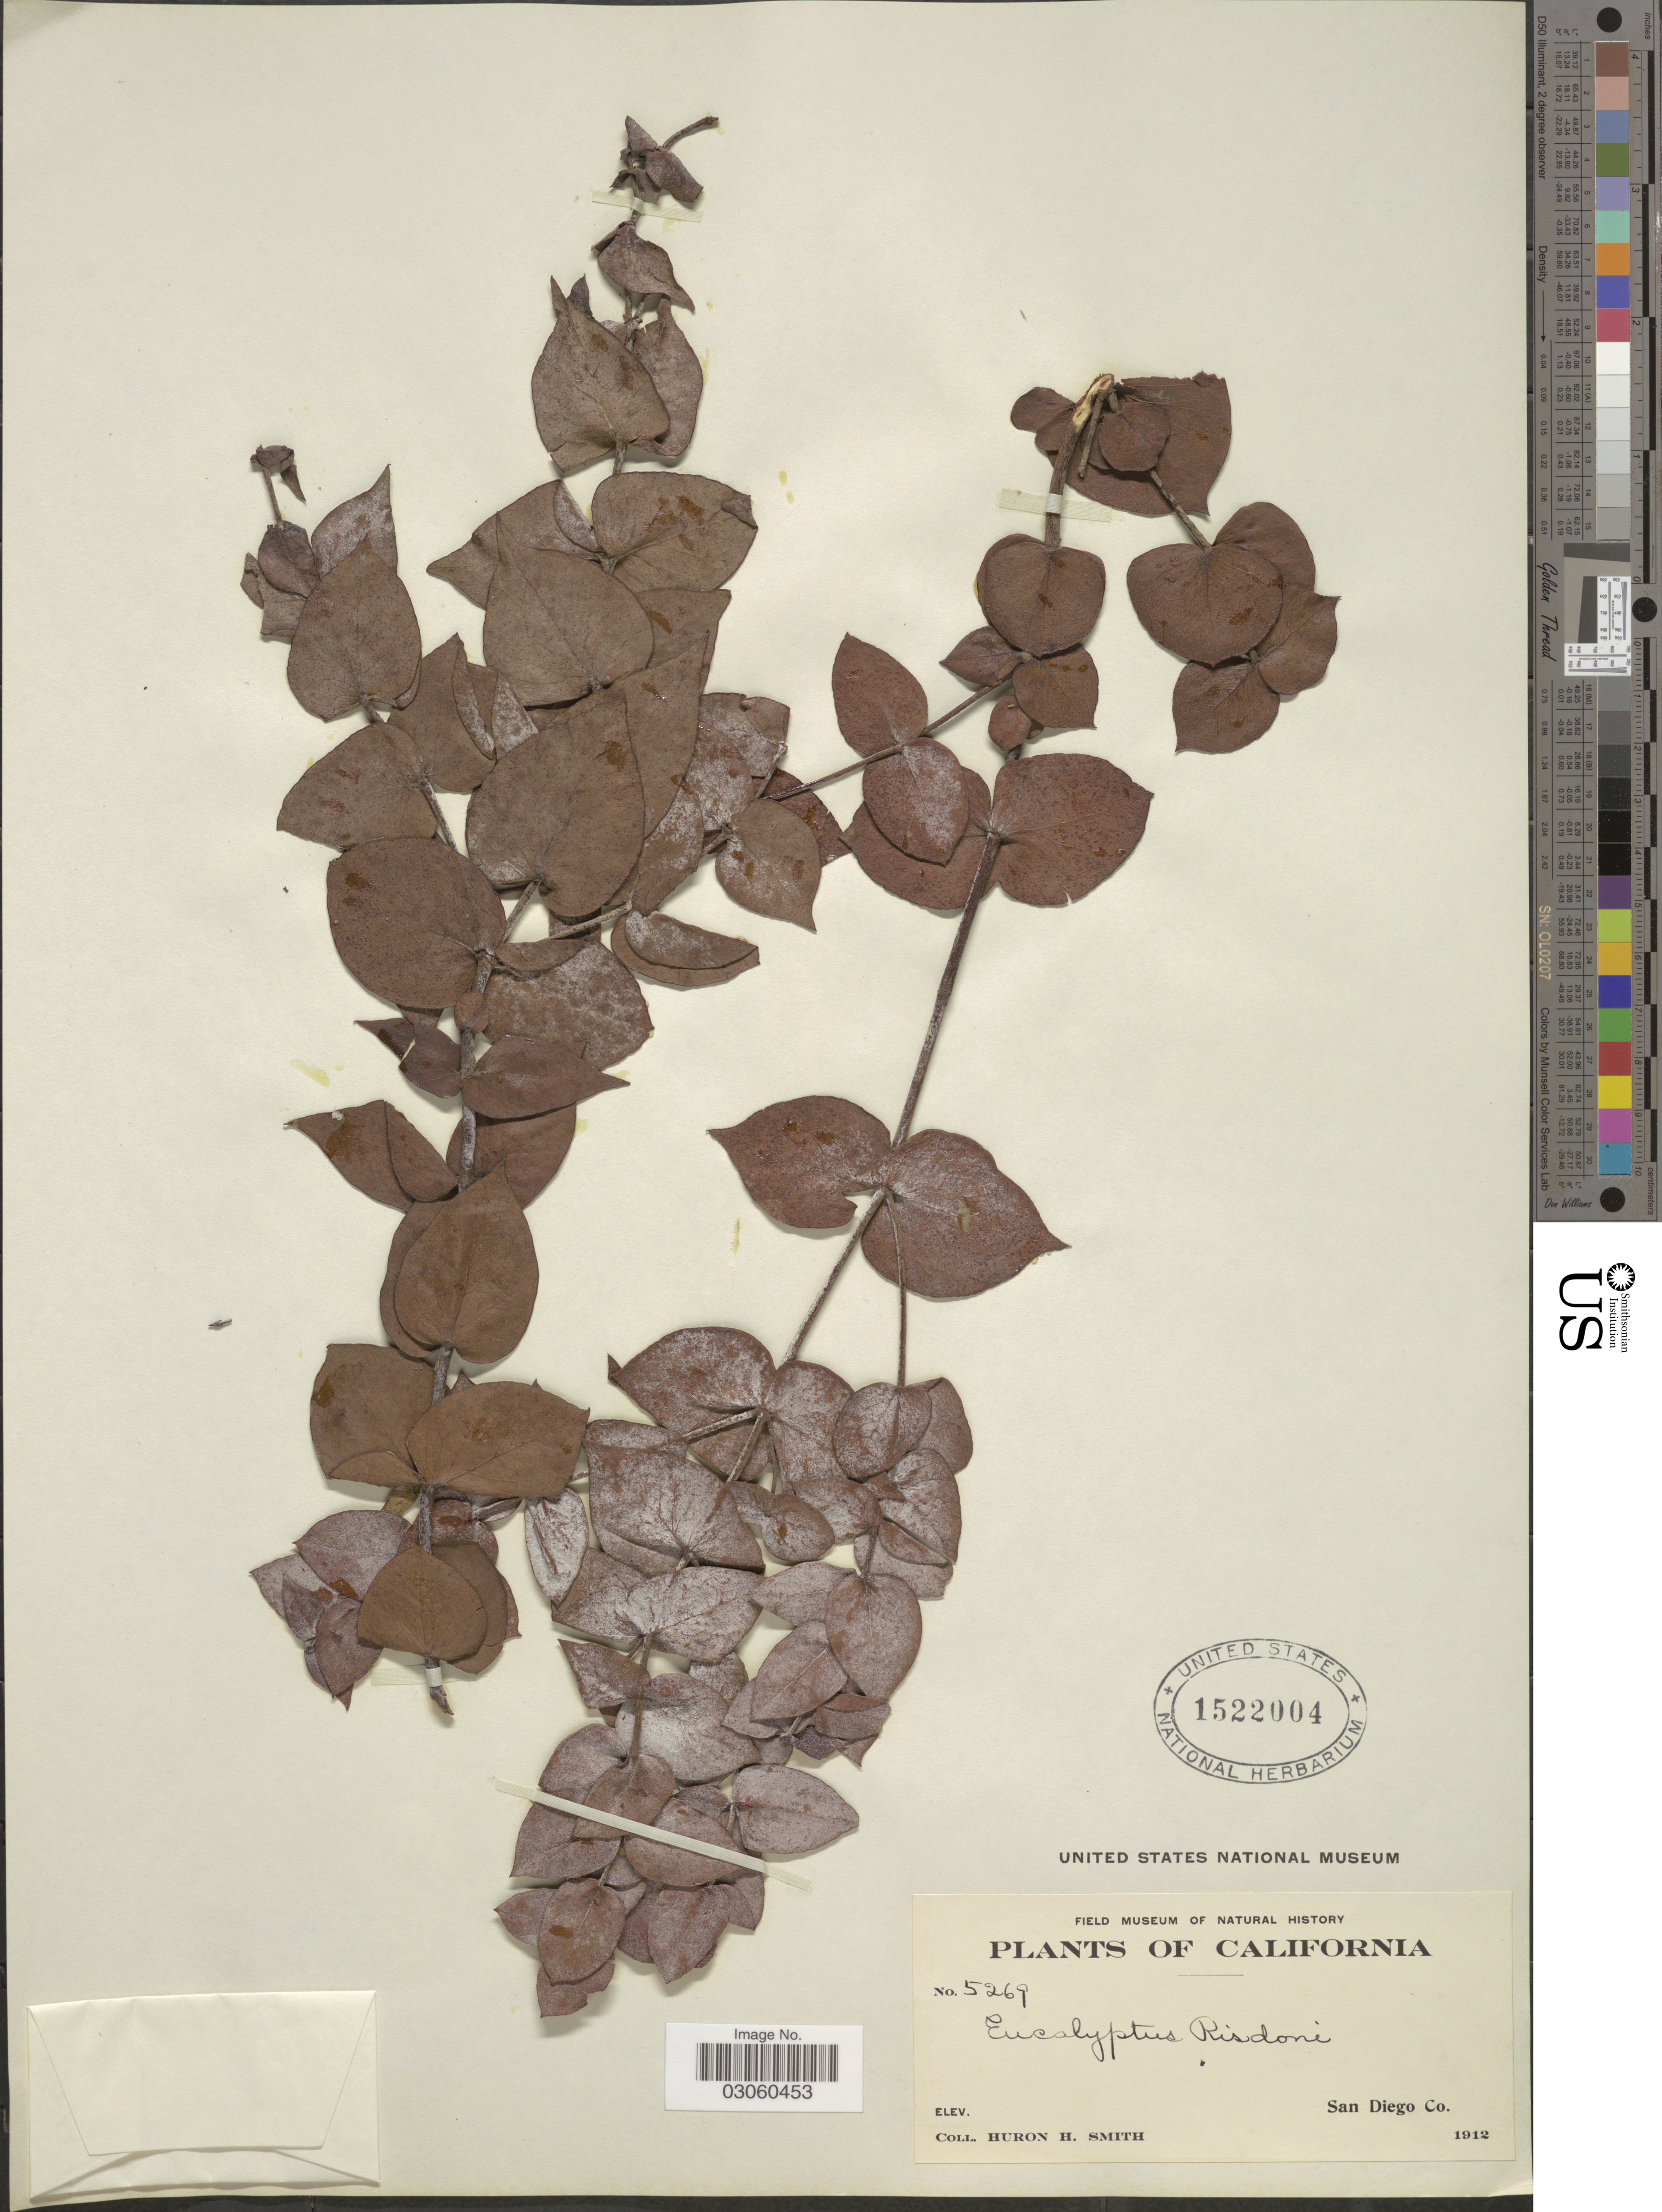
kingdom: Plantae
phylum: Tracheophyta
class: Magnoliopsida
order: Myrtales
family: Myrtaceae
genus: Eucalyptus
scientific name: Eucalyptus risdonii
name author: Hook. f.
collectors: Huron H. Smith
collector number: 5269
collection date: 1912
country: United States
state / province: California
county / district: San Diego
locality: San Diego Co.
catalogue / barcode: US 1522004